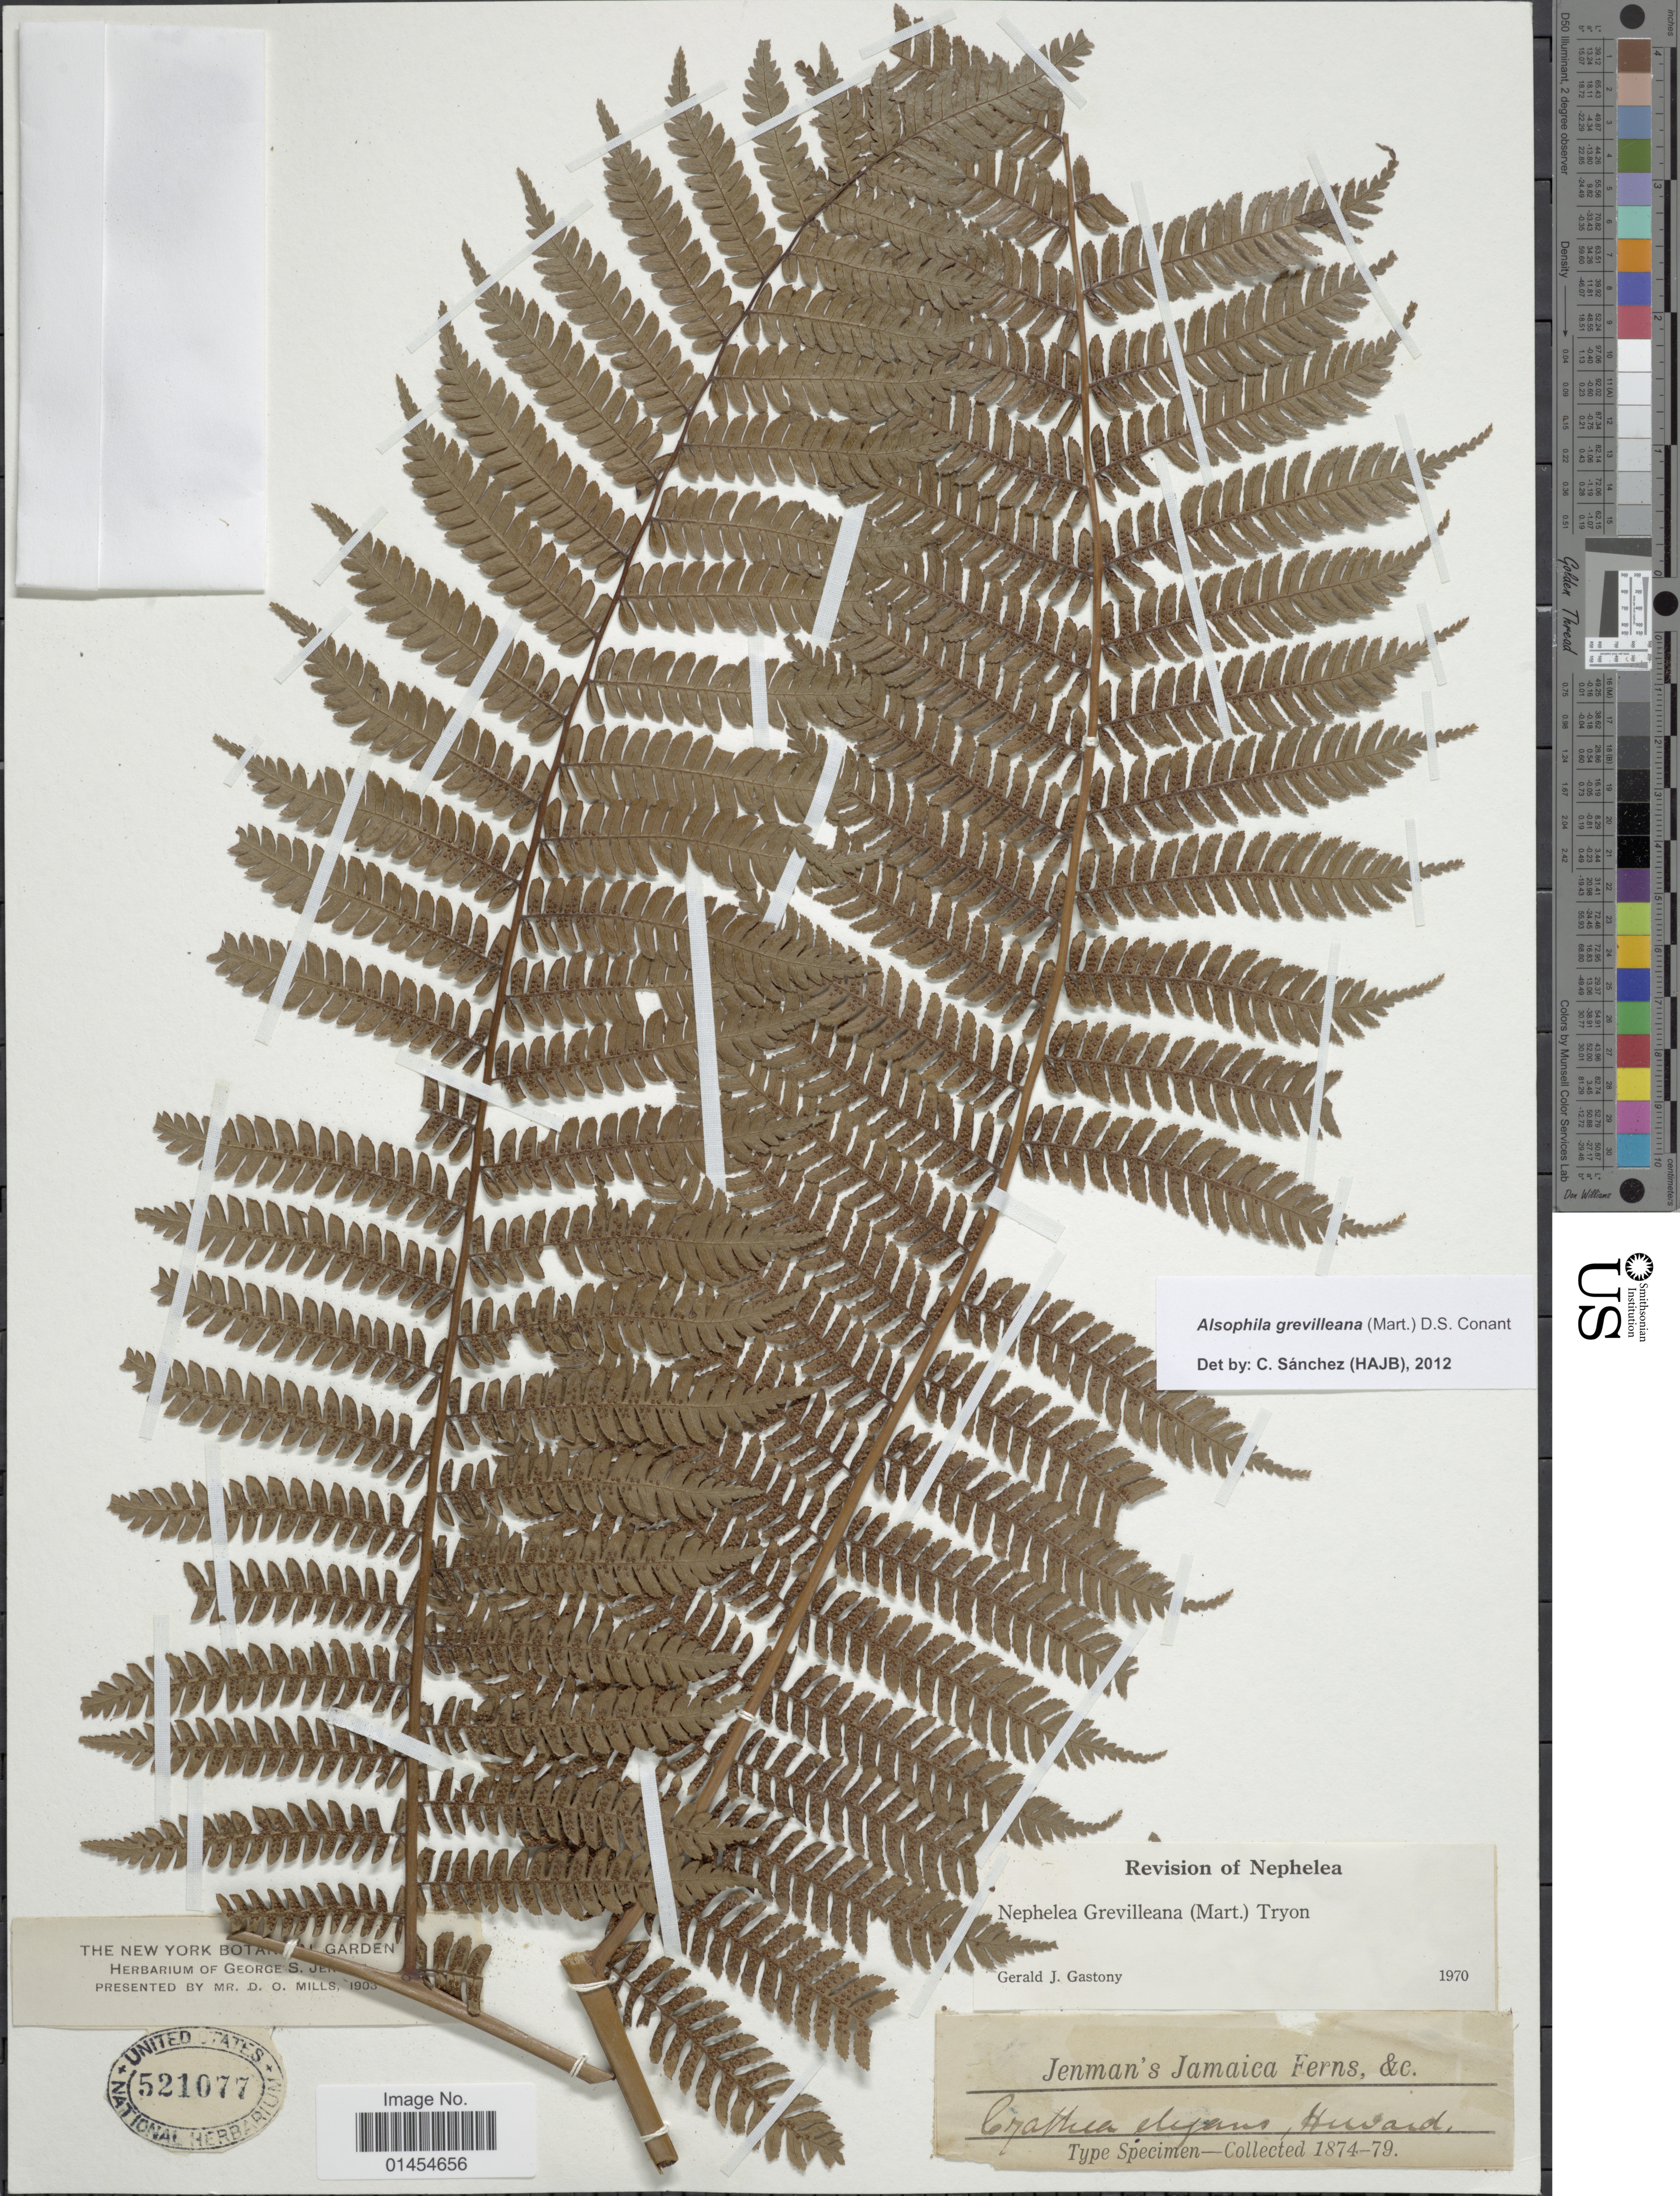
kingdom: Plantae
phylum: Tracheophyta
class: Polypodiopsida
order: Cyatheales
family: Cyatheaceae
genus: Alsophila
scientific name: Alsophila grevilleana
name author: (Mart.) D.S. Conant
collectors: -. Jenman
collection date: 1874/1879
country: Jamaica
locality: Jenman's Jamaica Ferns, &c. [unsure placement]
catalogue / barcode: US 521077